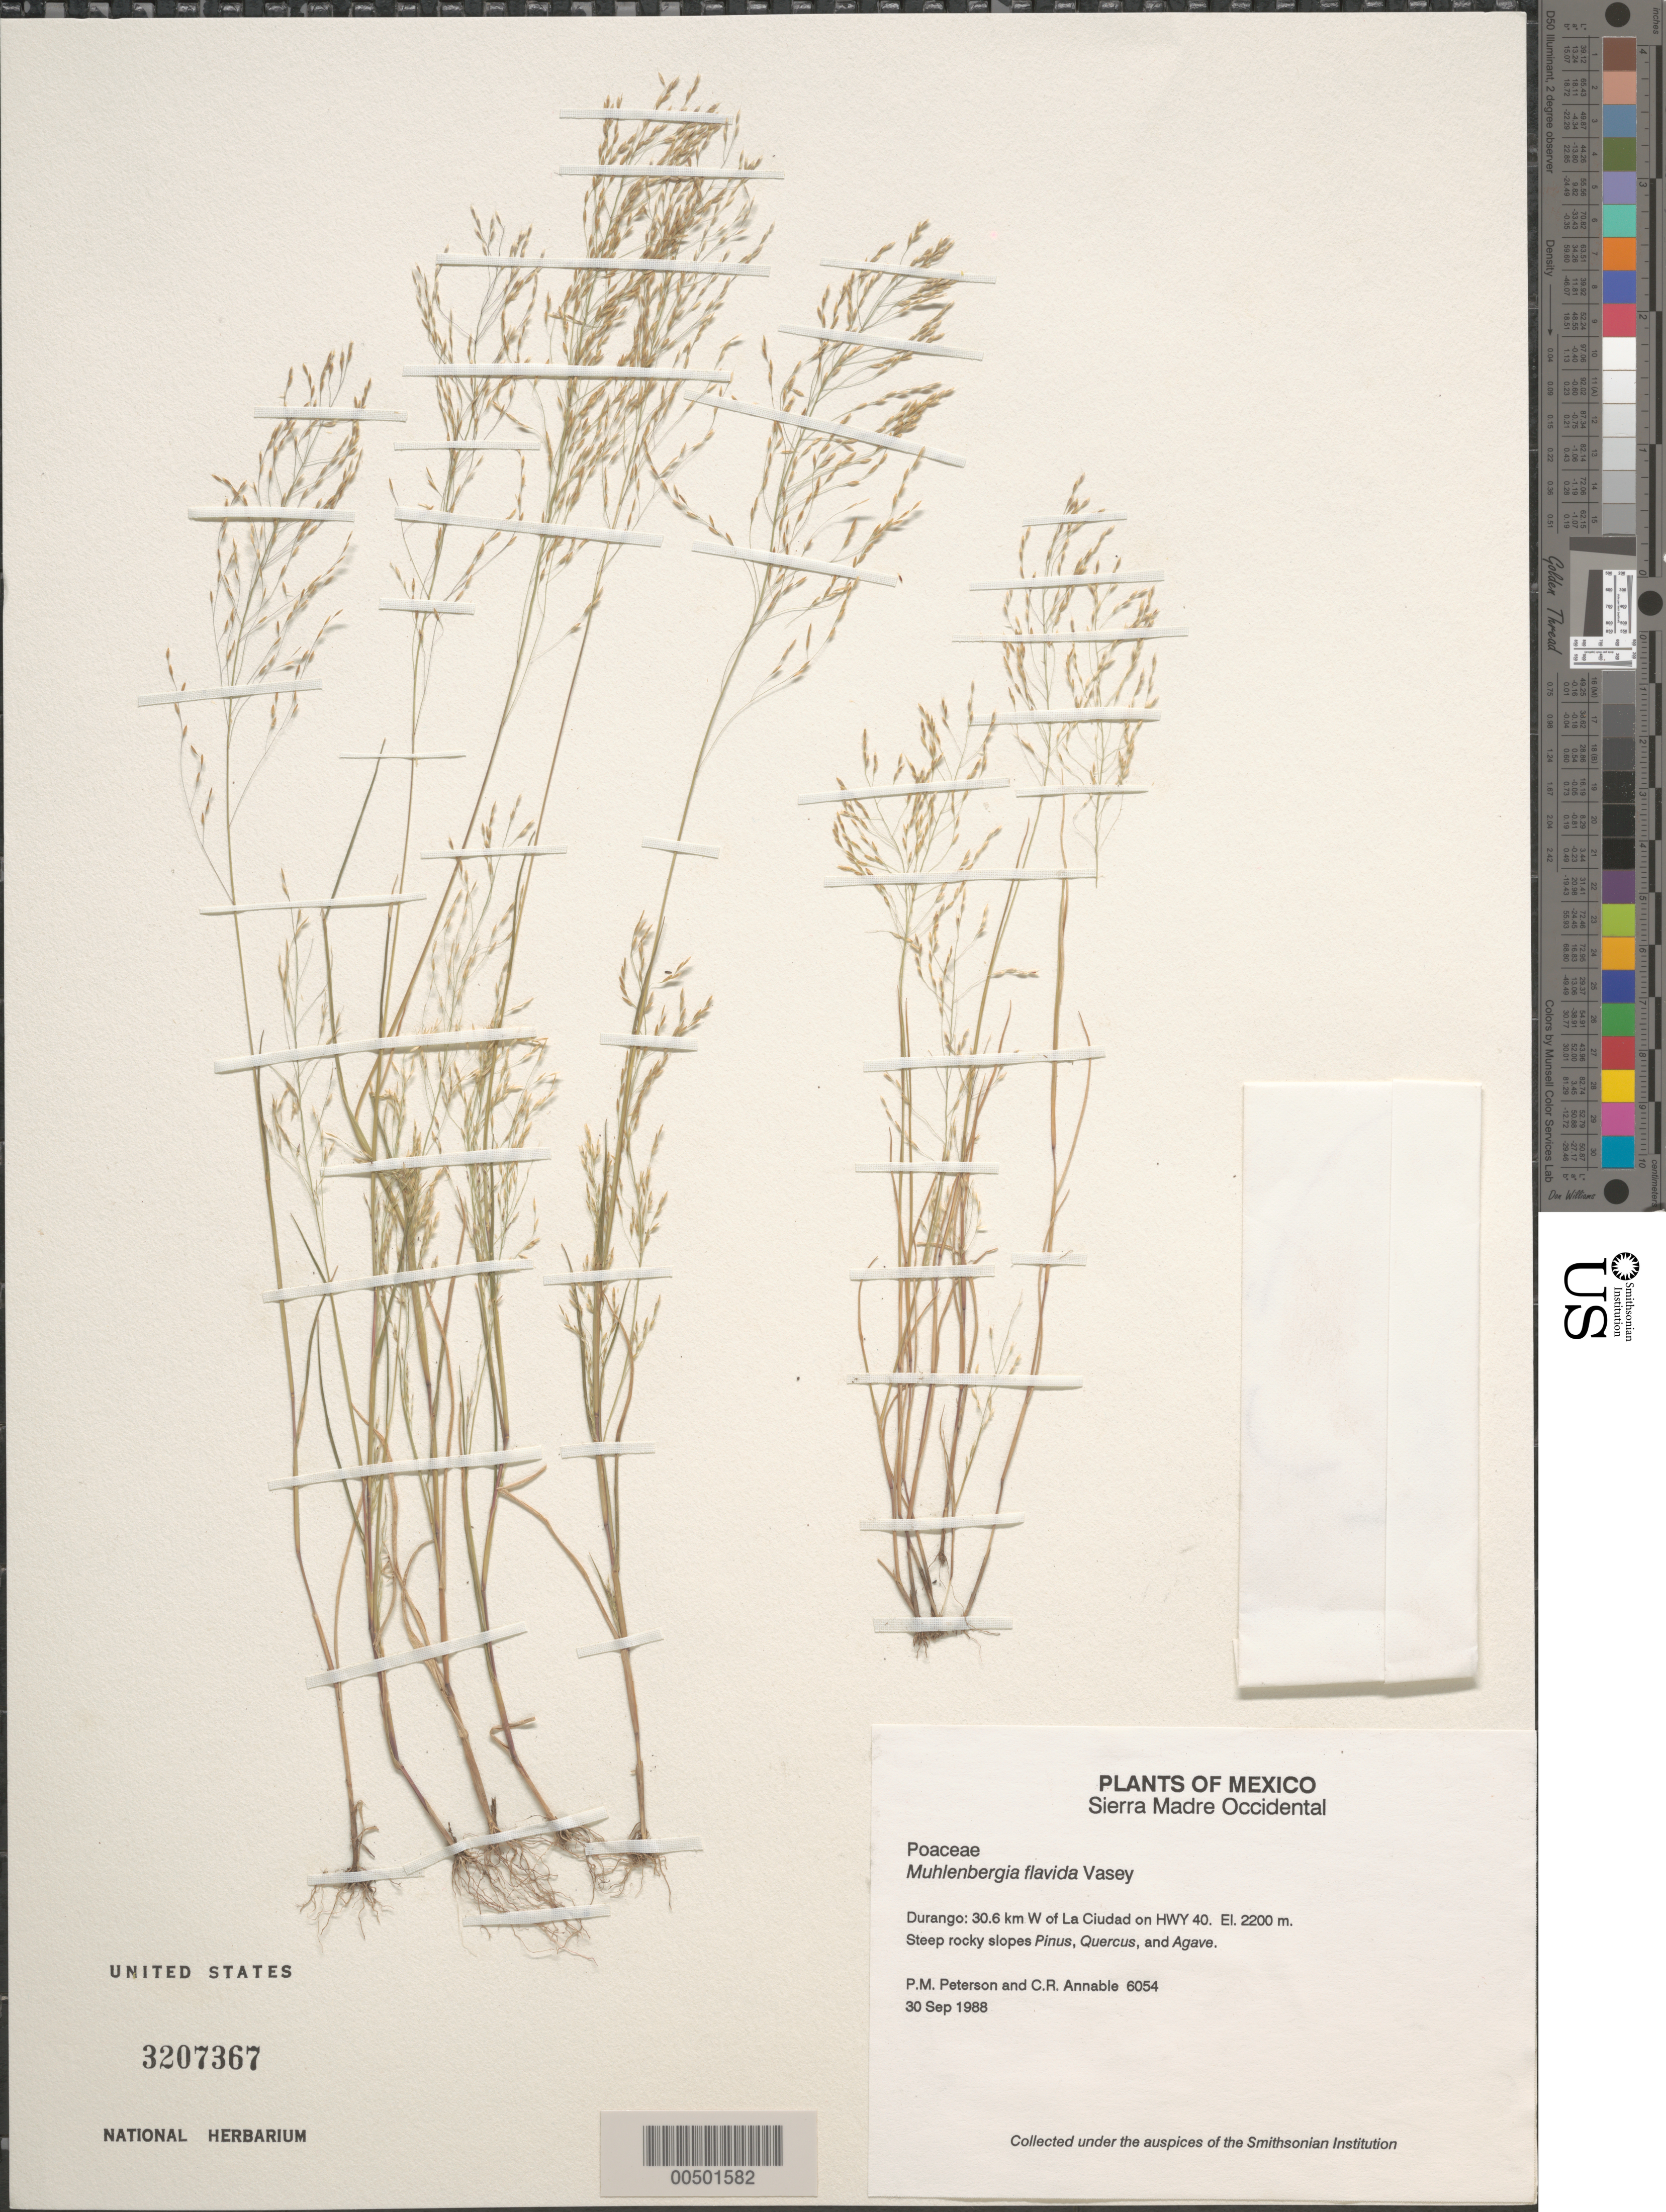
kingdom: Plantae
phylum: Tracheophyta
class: Liliopsida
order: Poales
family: Poaceae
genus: Muhlenbergia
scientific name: Muhlenbergia flavida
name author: Vasey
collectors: P. M. Peterson & C. R. Annable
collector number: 06054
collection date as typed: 30 Sep 1988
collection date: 1988-09-30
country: Mexico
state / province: Durango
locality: Sierra Madre Occidental, 30.6 km W of La Ciudad on Hwy 40.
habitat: Steep rocky slopes Pinus, Quercus, and Agave.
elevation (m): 2200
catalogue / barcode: US 3207367